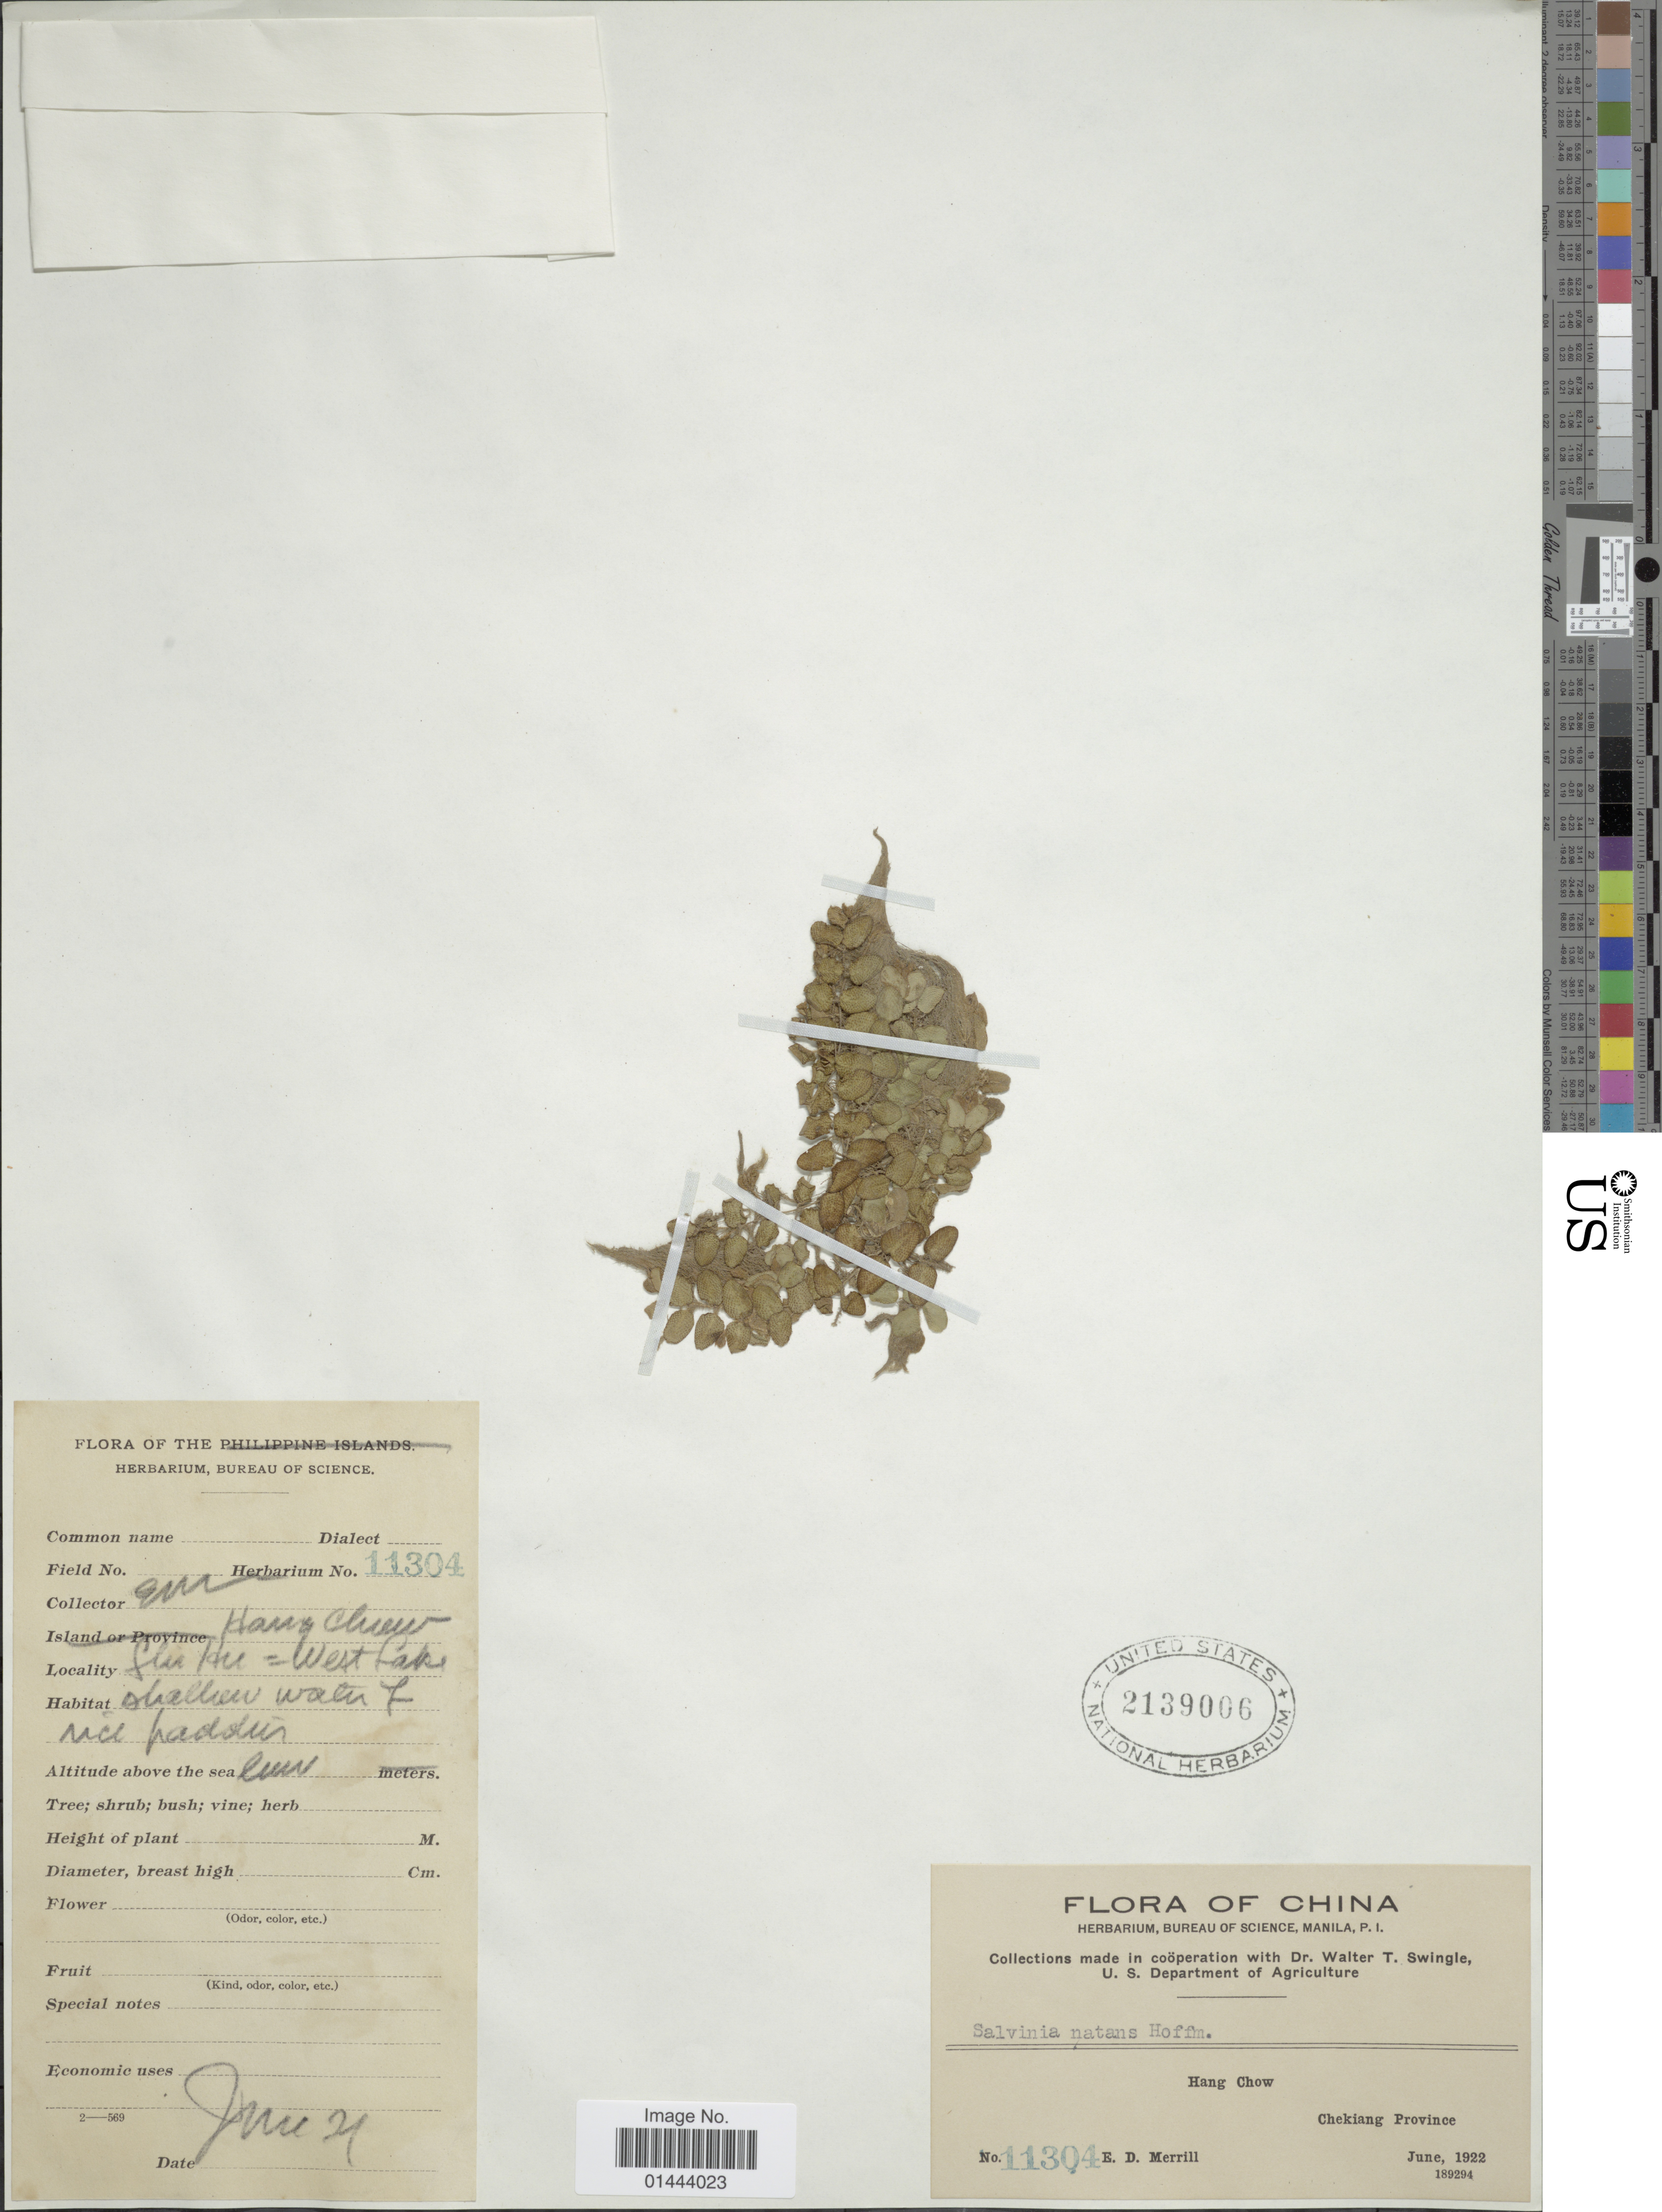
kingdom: Plantae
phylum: Tracheophyta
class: Polypodiopsida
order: Salviniales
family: Salviniaceae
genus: Salvinia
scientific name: Salvinia natans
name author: (L.) All.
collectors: E. D. Merrill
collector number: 11304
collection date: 1922-06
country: China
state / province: Zhejiang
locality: Hang Chow [Hangzhou] , Chekiang Province [Zhejiang], Hsi Hu = West Lake, shallow water of rice paddies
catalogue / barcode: US 213906